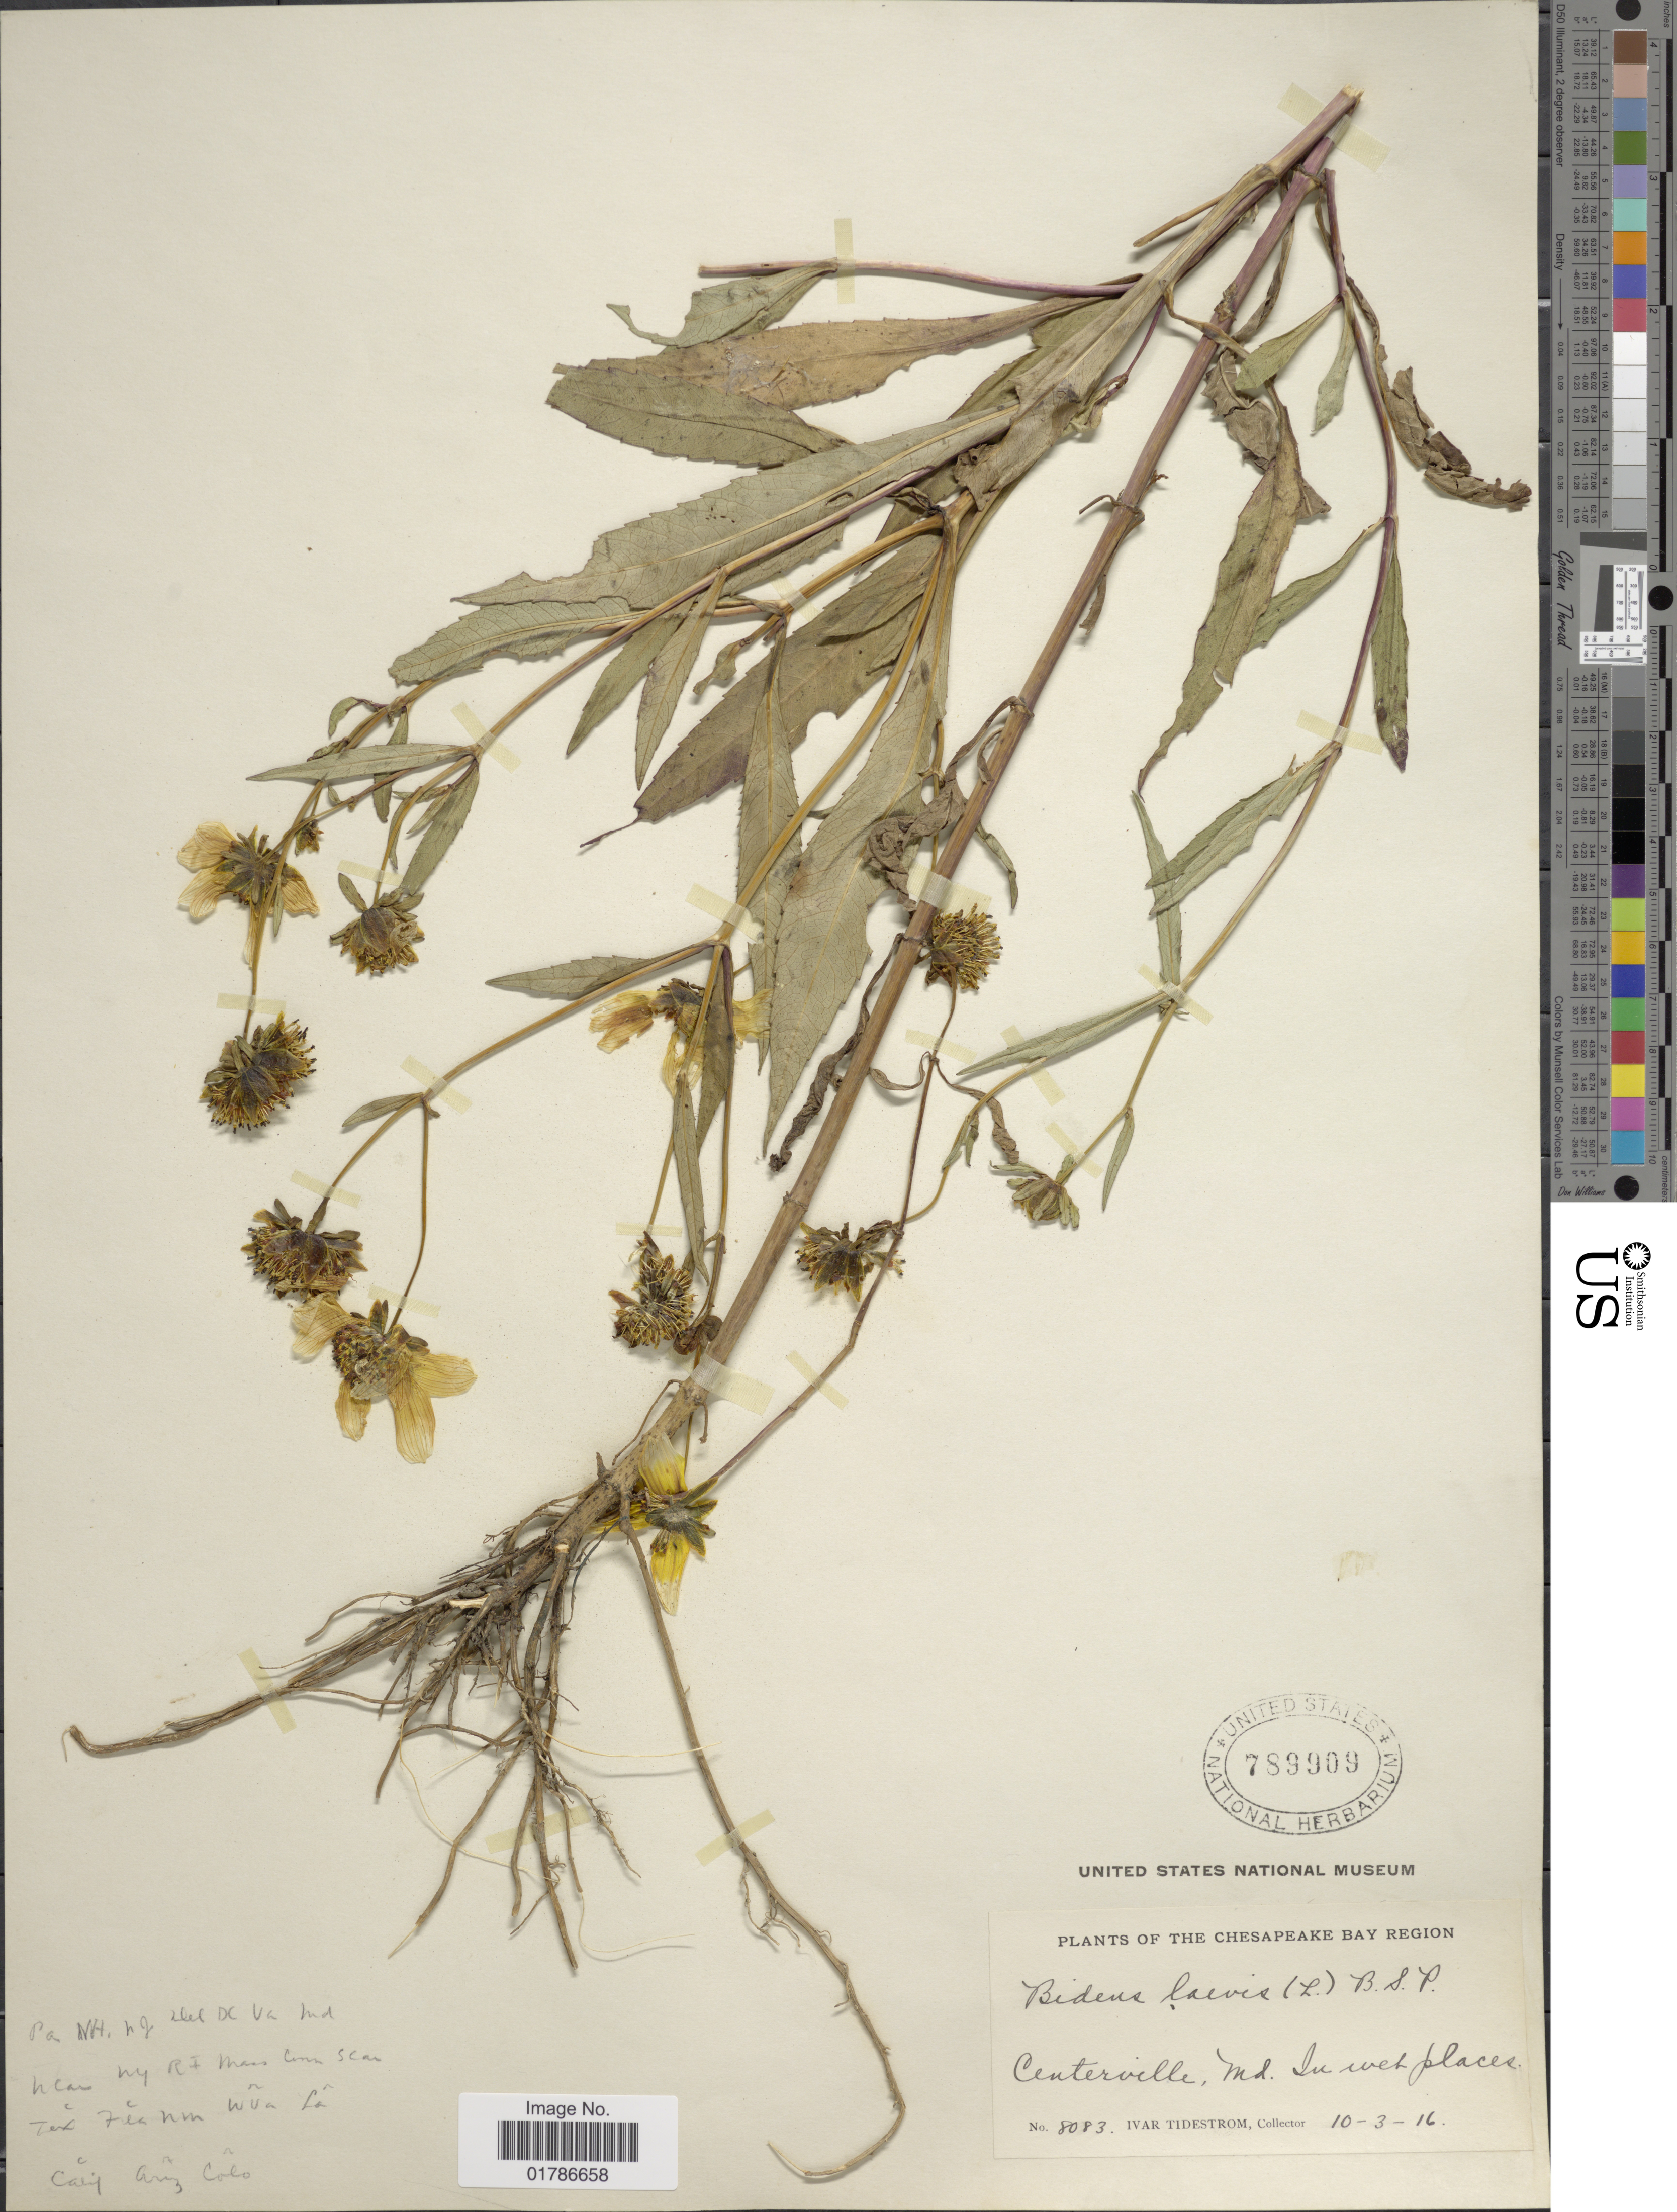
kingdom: Plantae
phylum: Tracheophyta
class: Magnoliopsida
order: Asterales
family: Asteraceae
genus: Bidens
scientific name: Bidens laevis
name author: (L.) Britton, Stearns & Poggenb.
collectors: I. F. Tidestrom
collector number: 8083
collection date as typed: Transcribed d/m/y: 3/10/16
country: United States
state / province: Maryland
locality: The Chesapeake Bay Region, Centerville, Md.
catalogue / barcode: US 789909